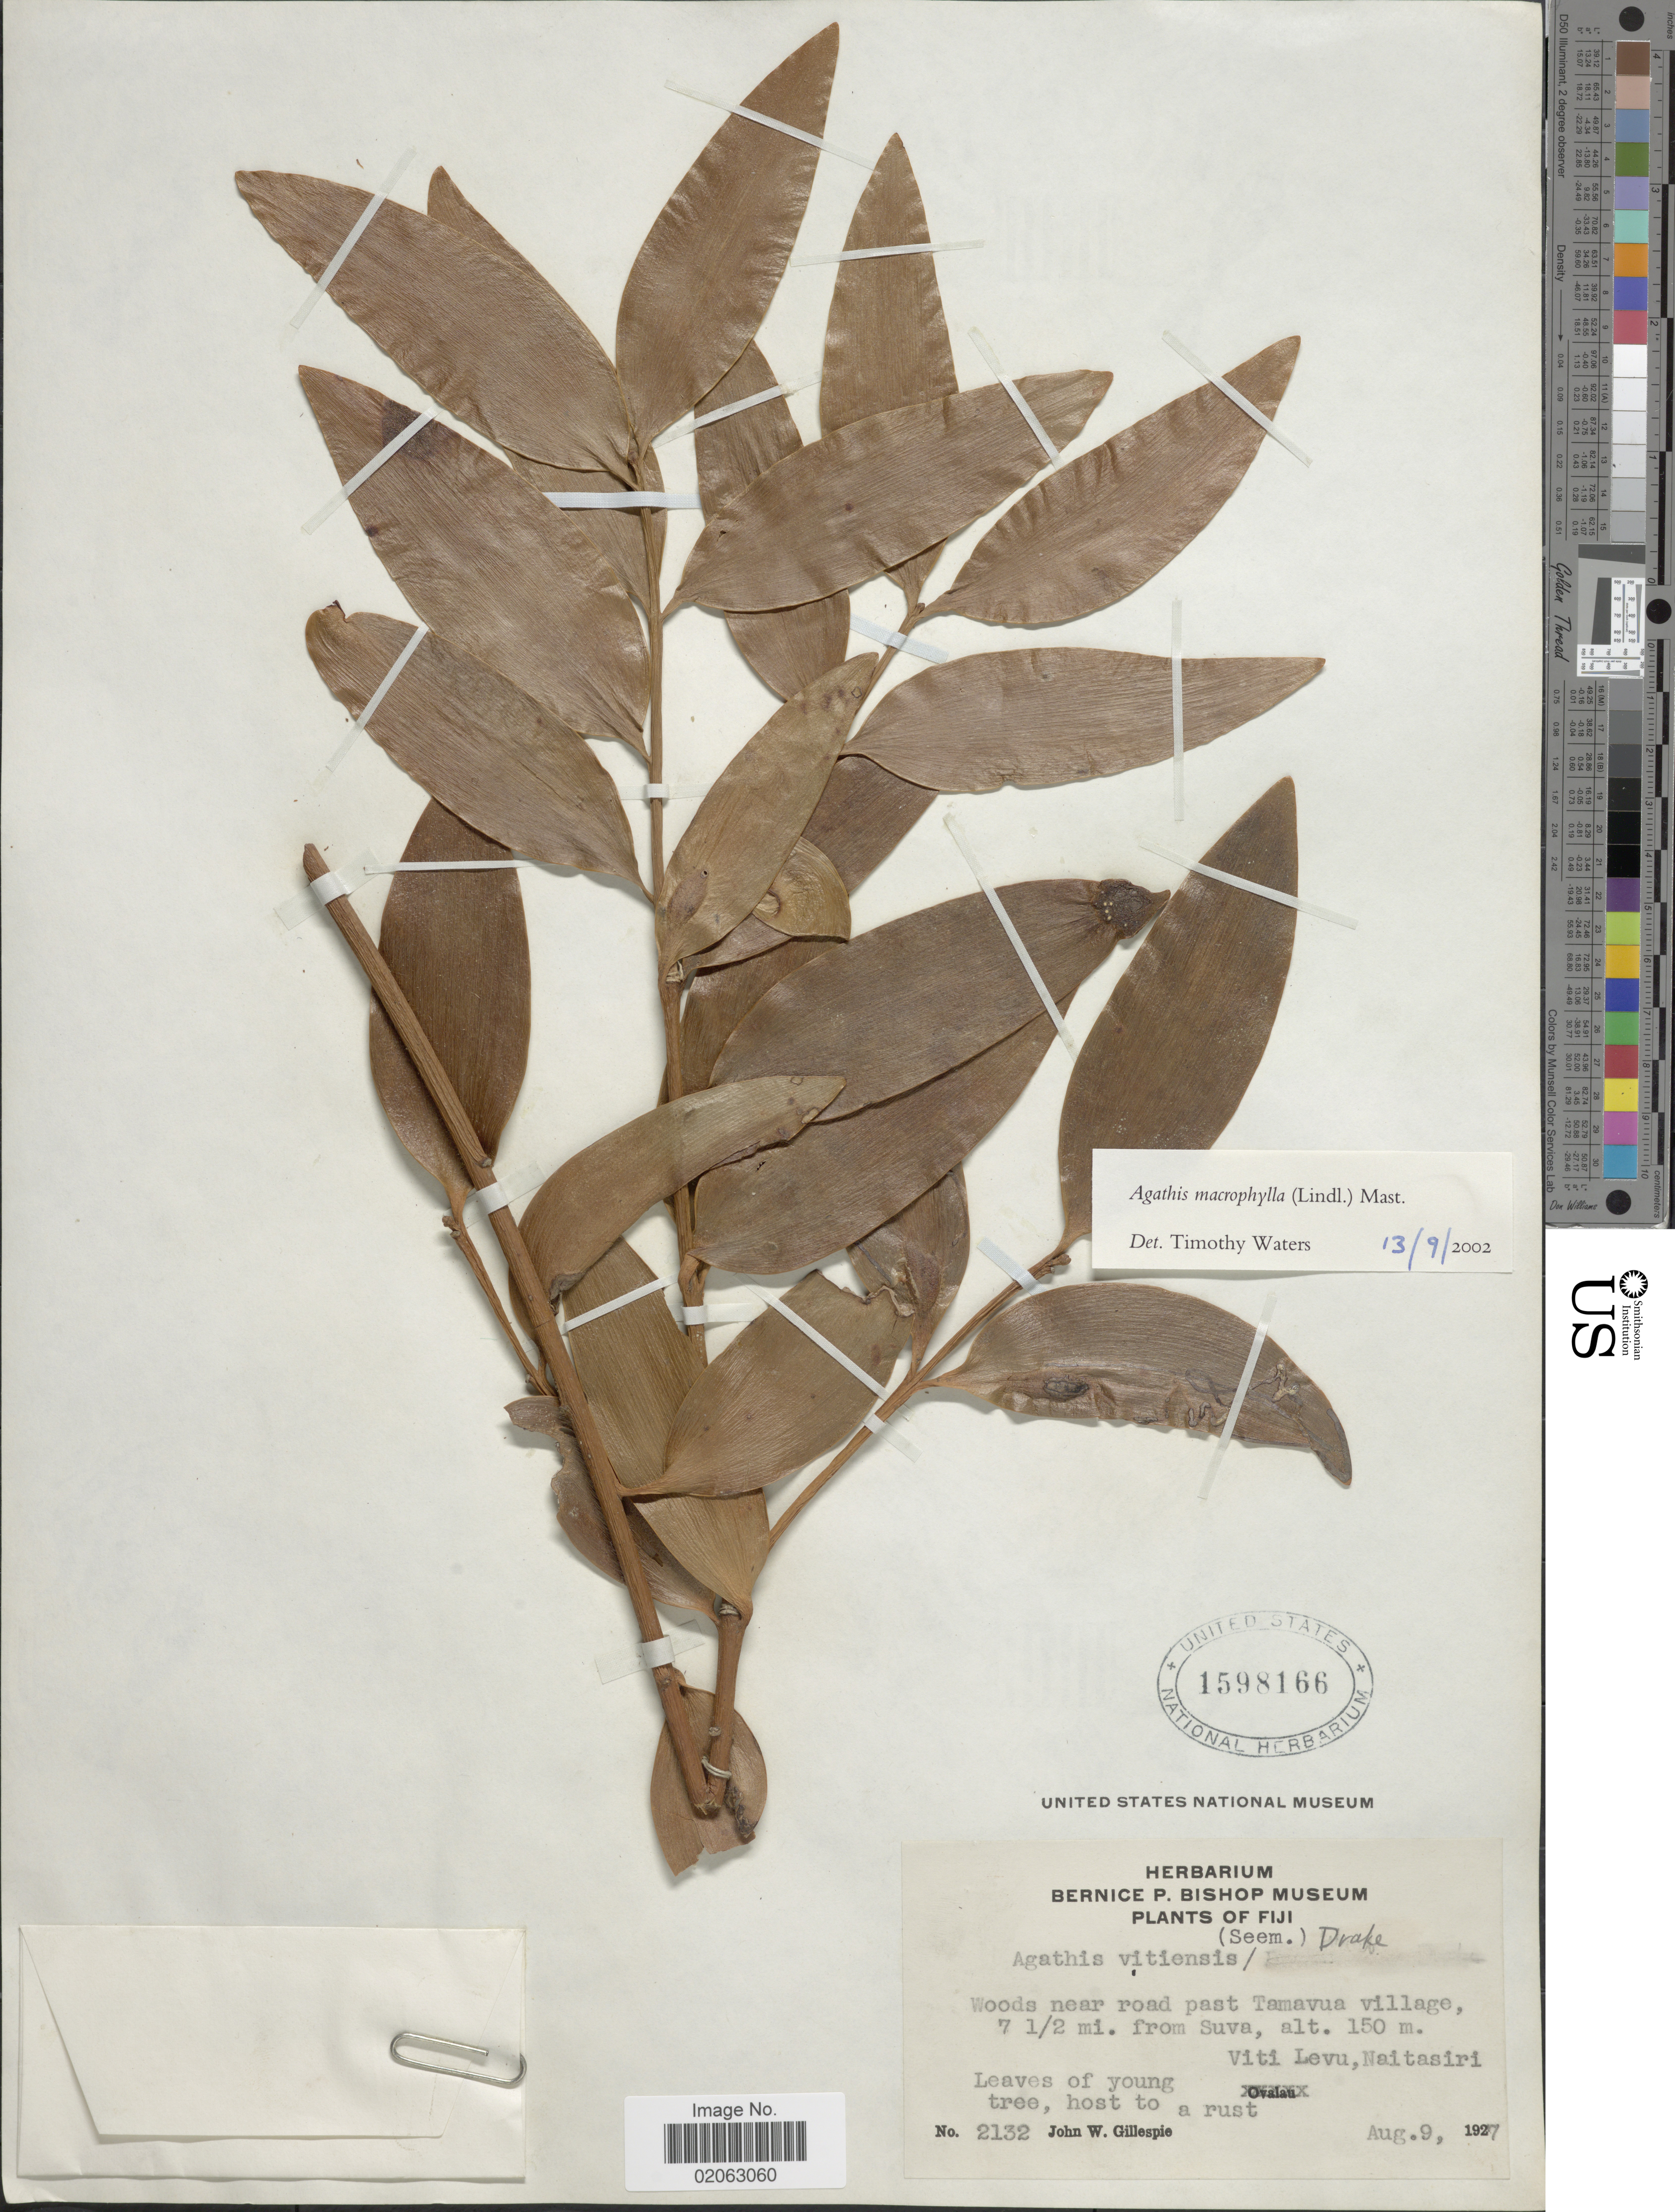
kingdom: Plantae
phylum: Tracheophyta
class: Pinopsida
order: Pinales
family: Araucariaceae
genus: Agathis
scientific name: Agathis macrophylla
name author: (Lindl.) Mast.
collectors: J. W. Gilespie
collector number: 2132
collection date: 1927-08-09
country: Fiji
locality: Woods near road past Tamavua village, 7 1/2 mi. from Suva, Viti Levu, Naitasiri.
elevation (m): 150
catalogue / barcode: US 1598166